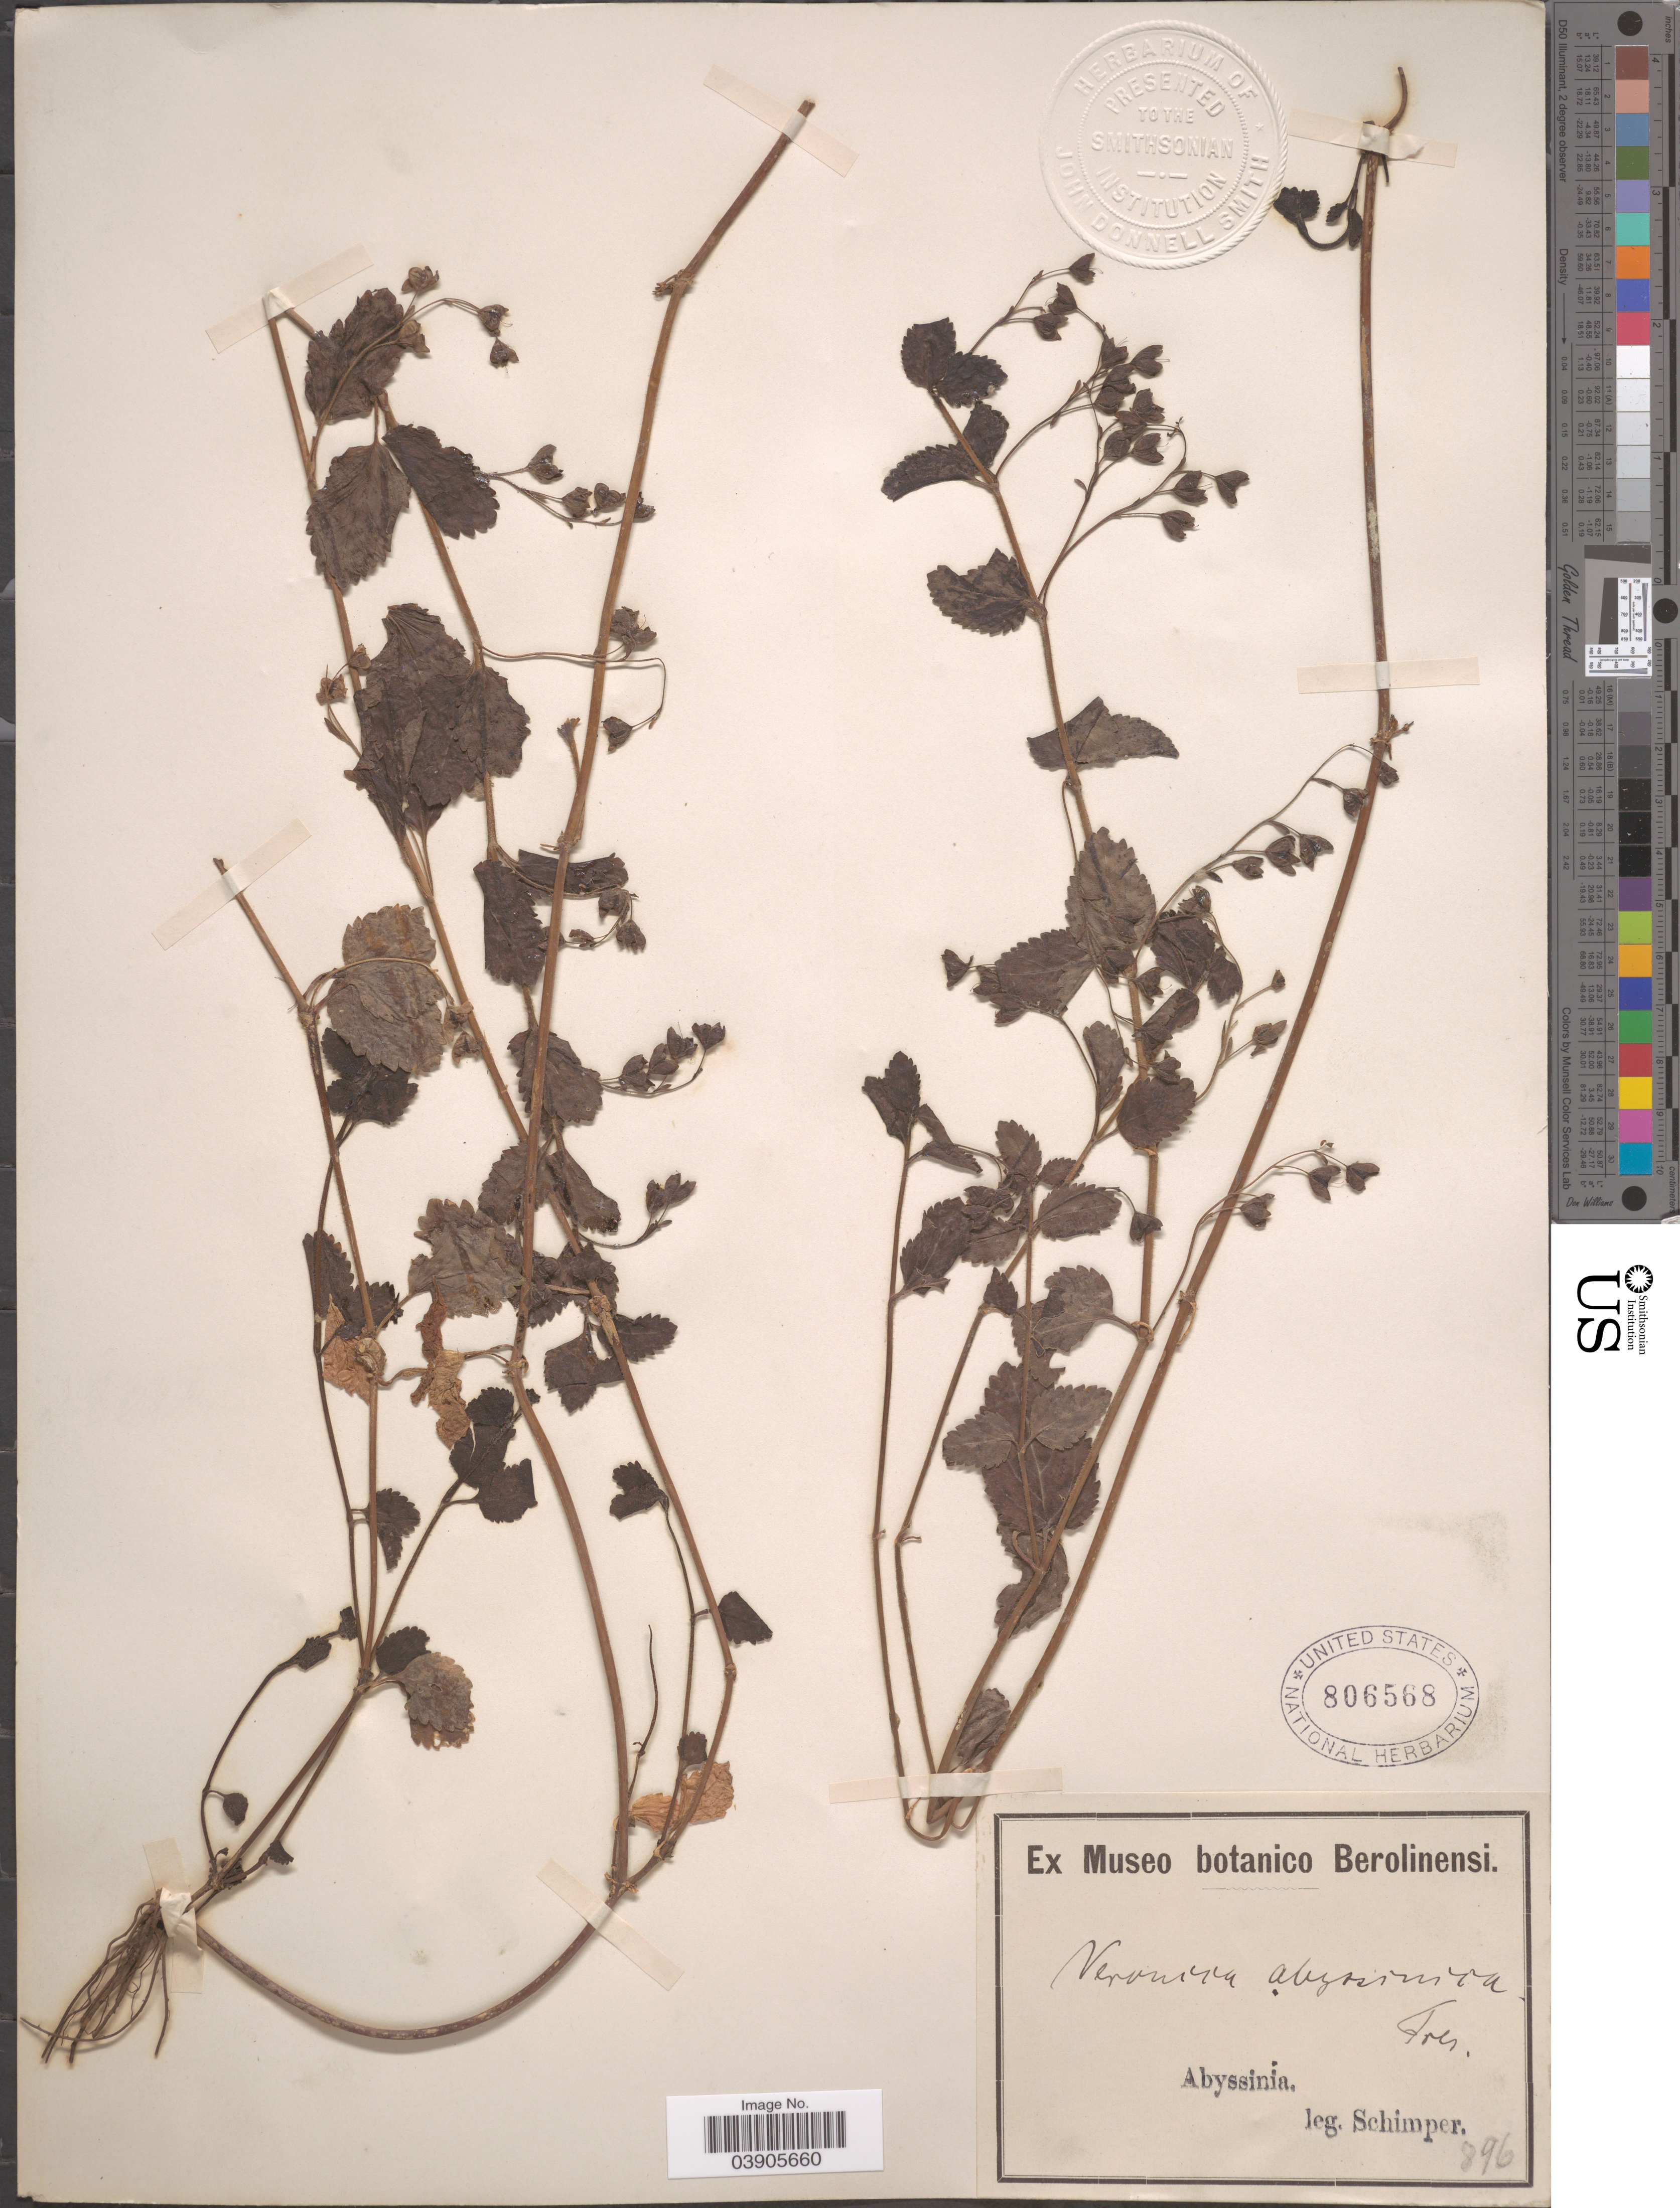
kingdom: Plantae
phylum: Tracheophyta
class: Magnoliopsida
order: Lamiales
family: Plantaginaceae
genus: Veronica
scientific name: Veronica abyssinica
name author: Fresen.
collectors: -. Schimper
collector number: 896?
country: Ethiopia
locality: Abyssinia.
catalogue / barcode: US 806568